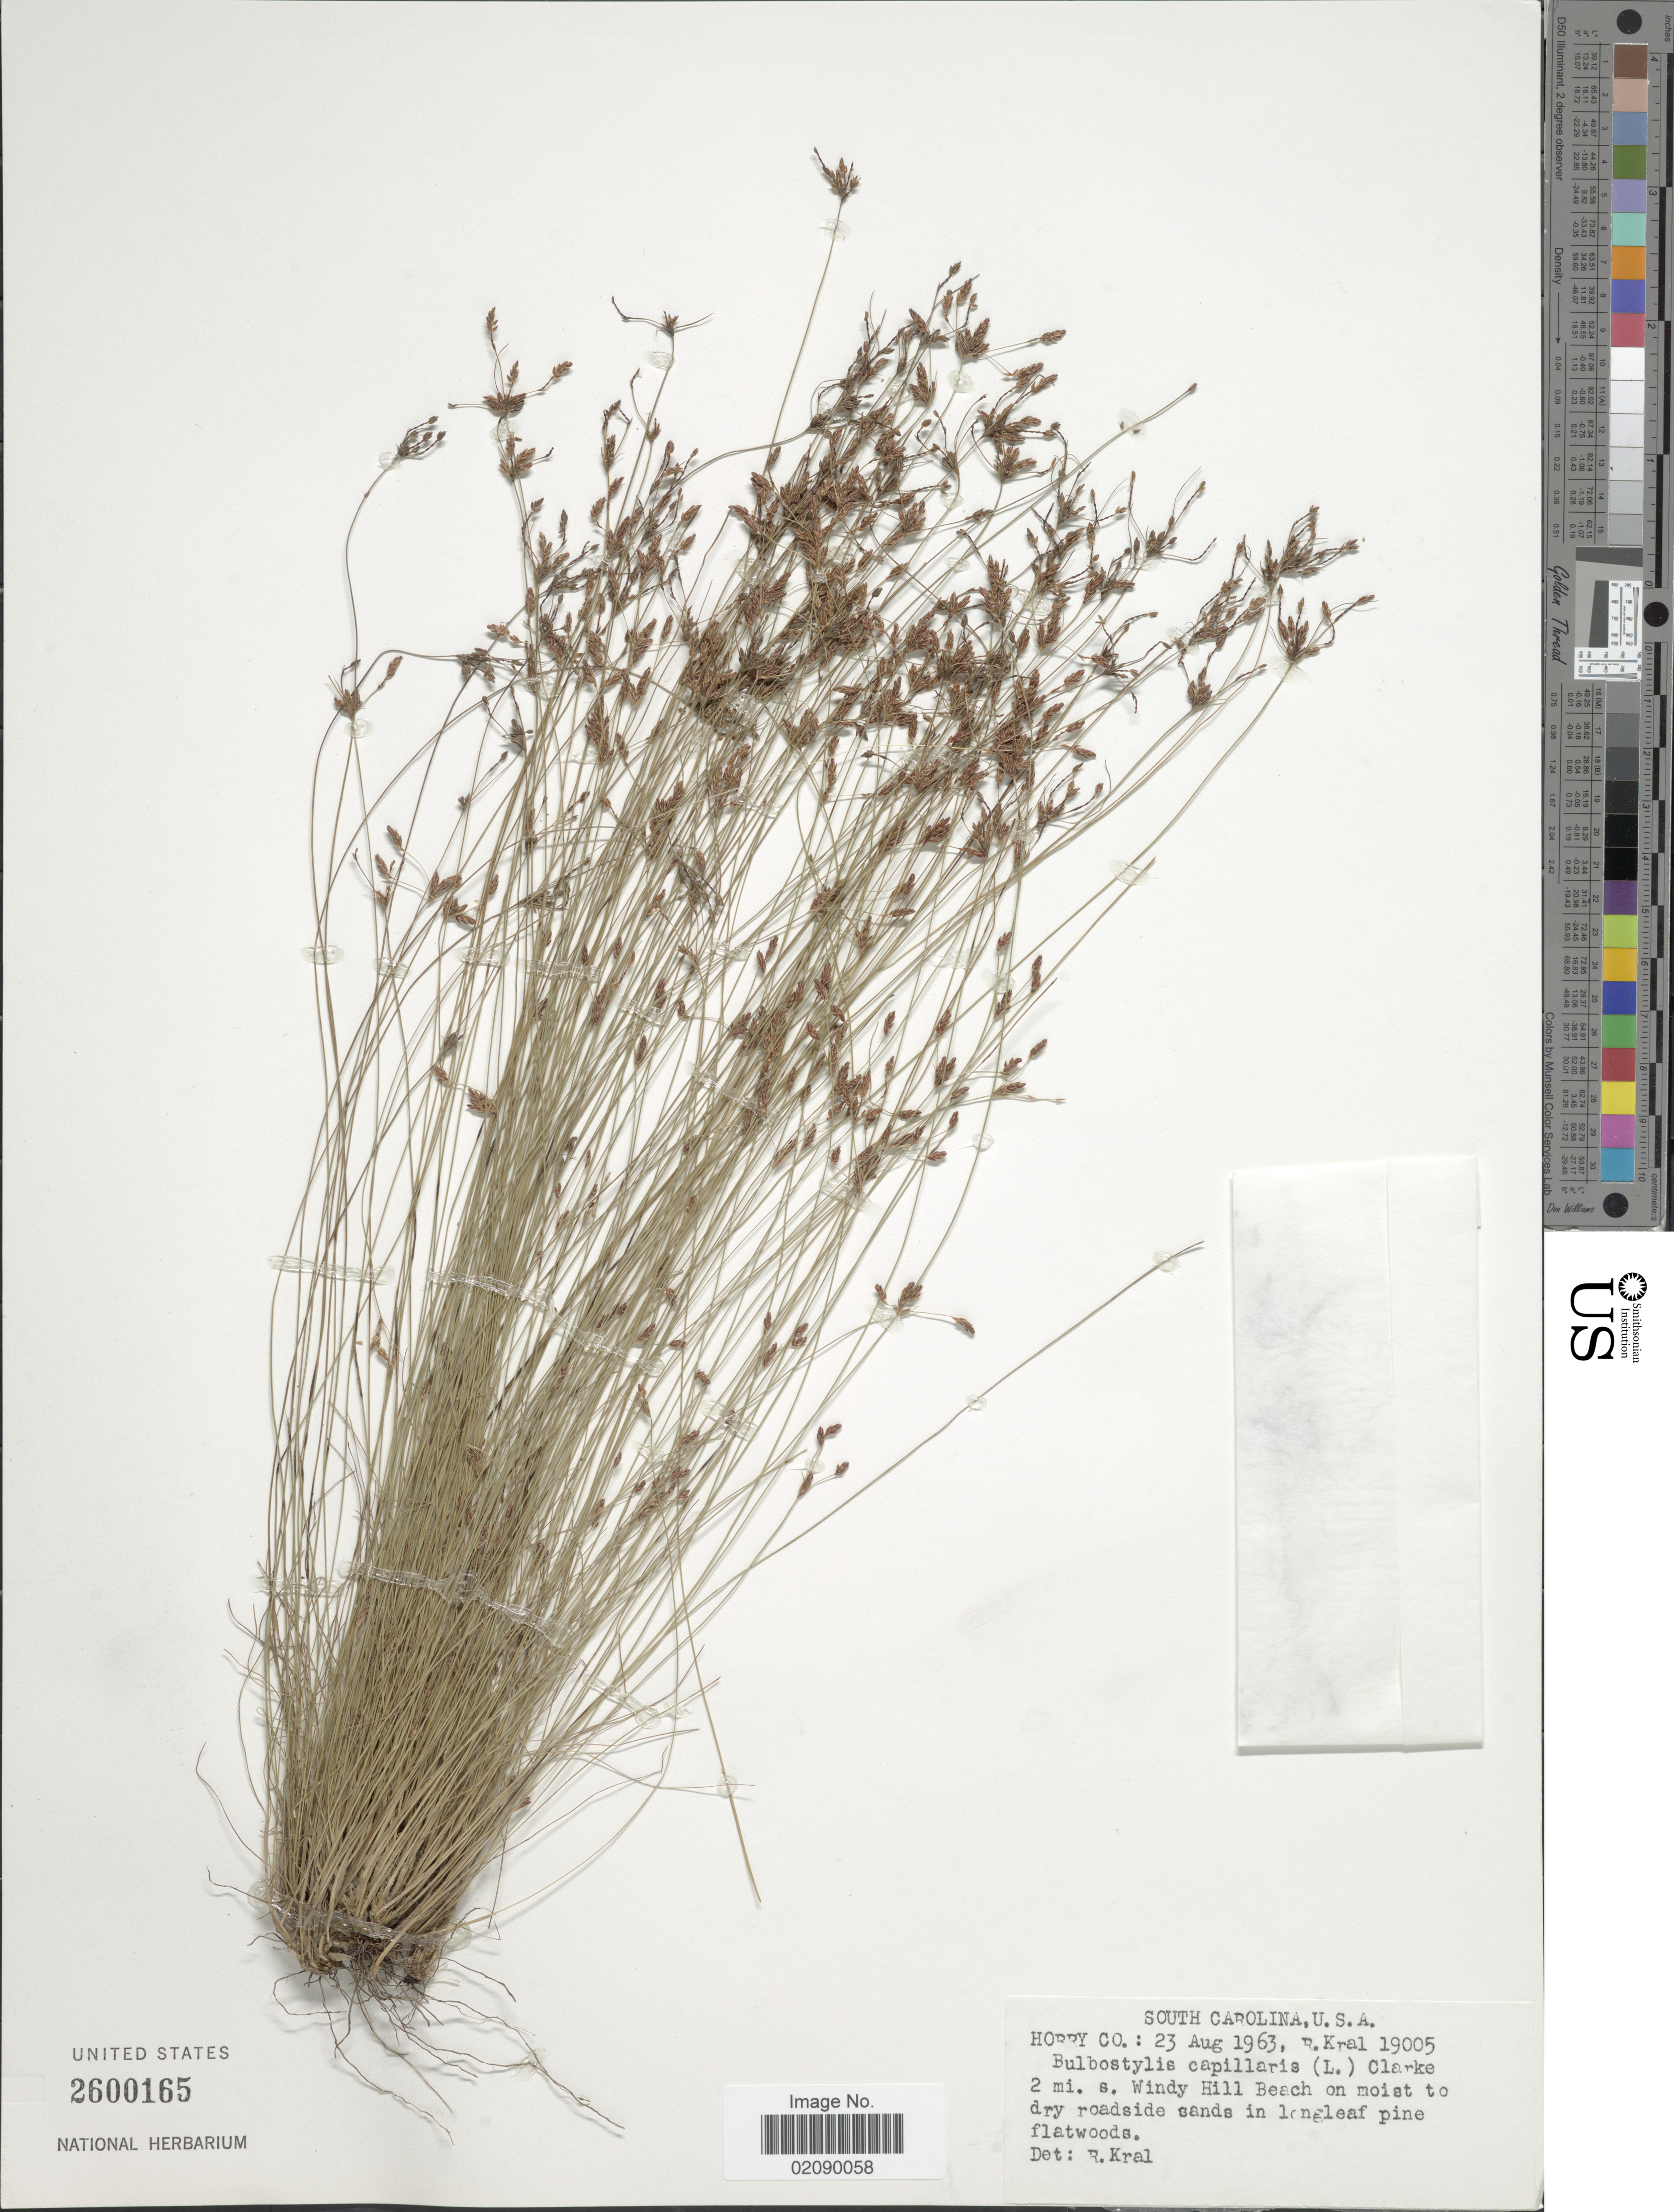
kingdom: Plantae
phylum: Tracheophyta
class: Liliopsida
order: Poales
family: Cyperaceae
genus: Bulbostylis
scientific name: Bulbostylis capillaris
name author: (L.) Kunth ex C.B. Clarke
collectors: R. Kral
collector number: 19005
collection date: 1963-08-23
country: United States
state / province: South Carolina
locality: Horry Co; 2 mi s Windy Hill Beach on moist to dry roadside sands in longleaf pine flatwoods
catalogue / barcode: US 2600165